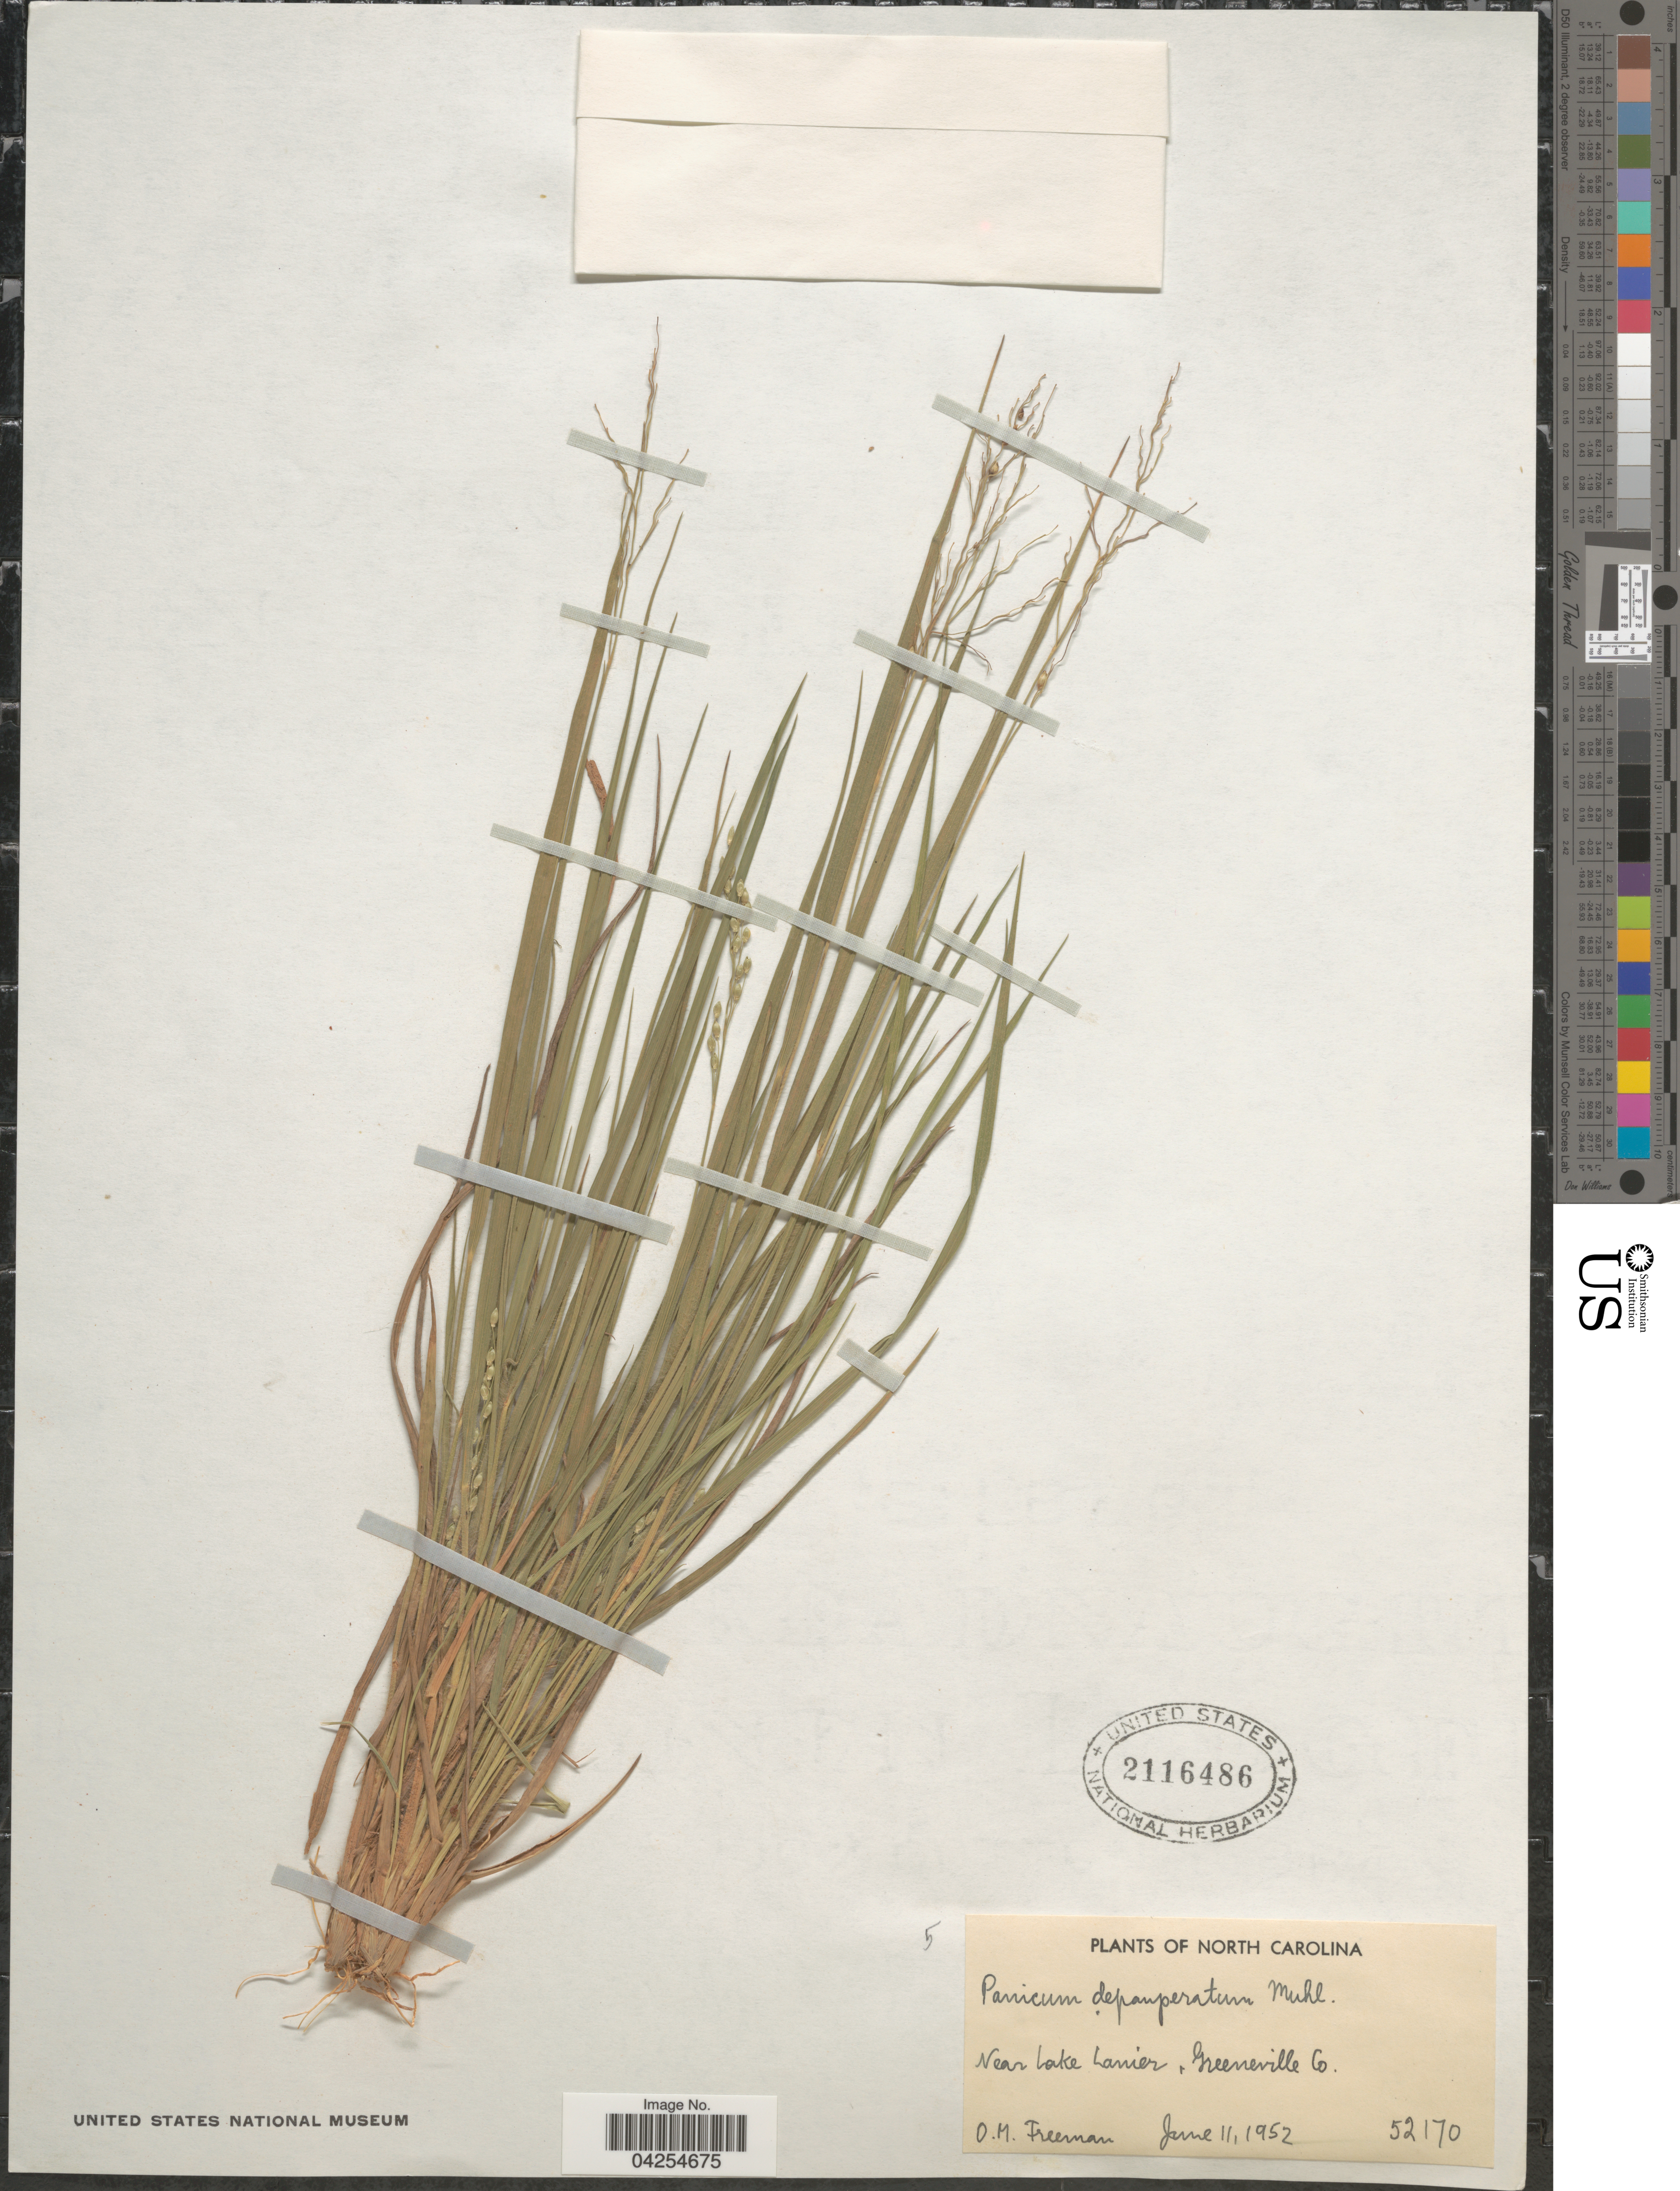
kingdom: Plantae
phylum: Tracheophyta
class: Liliopsida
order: Poales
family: Poaceae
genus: Dichanthelium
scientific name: Dichanthelium depauperatum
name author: (Muhl.) Gould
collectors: O. Freeman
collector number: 52170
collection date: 1952-06-11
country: United States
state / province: North Carolina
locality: Near Lake Lanier, Greeneville Co.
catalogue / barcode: US 2116486